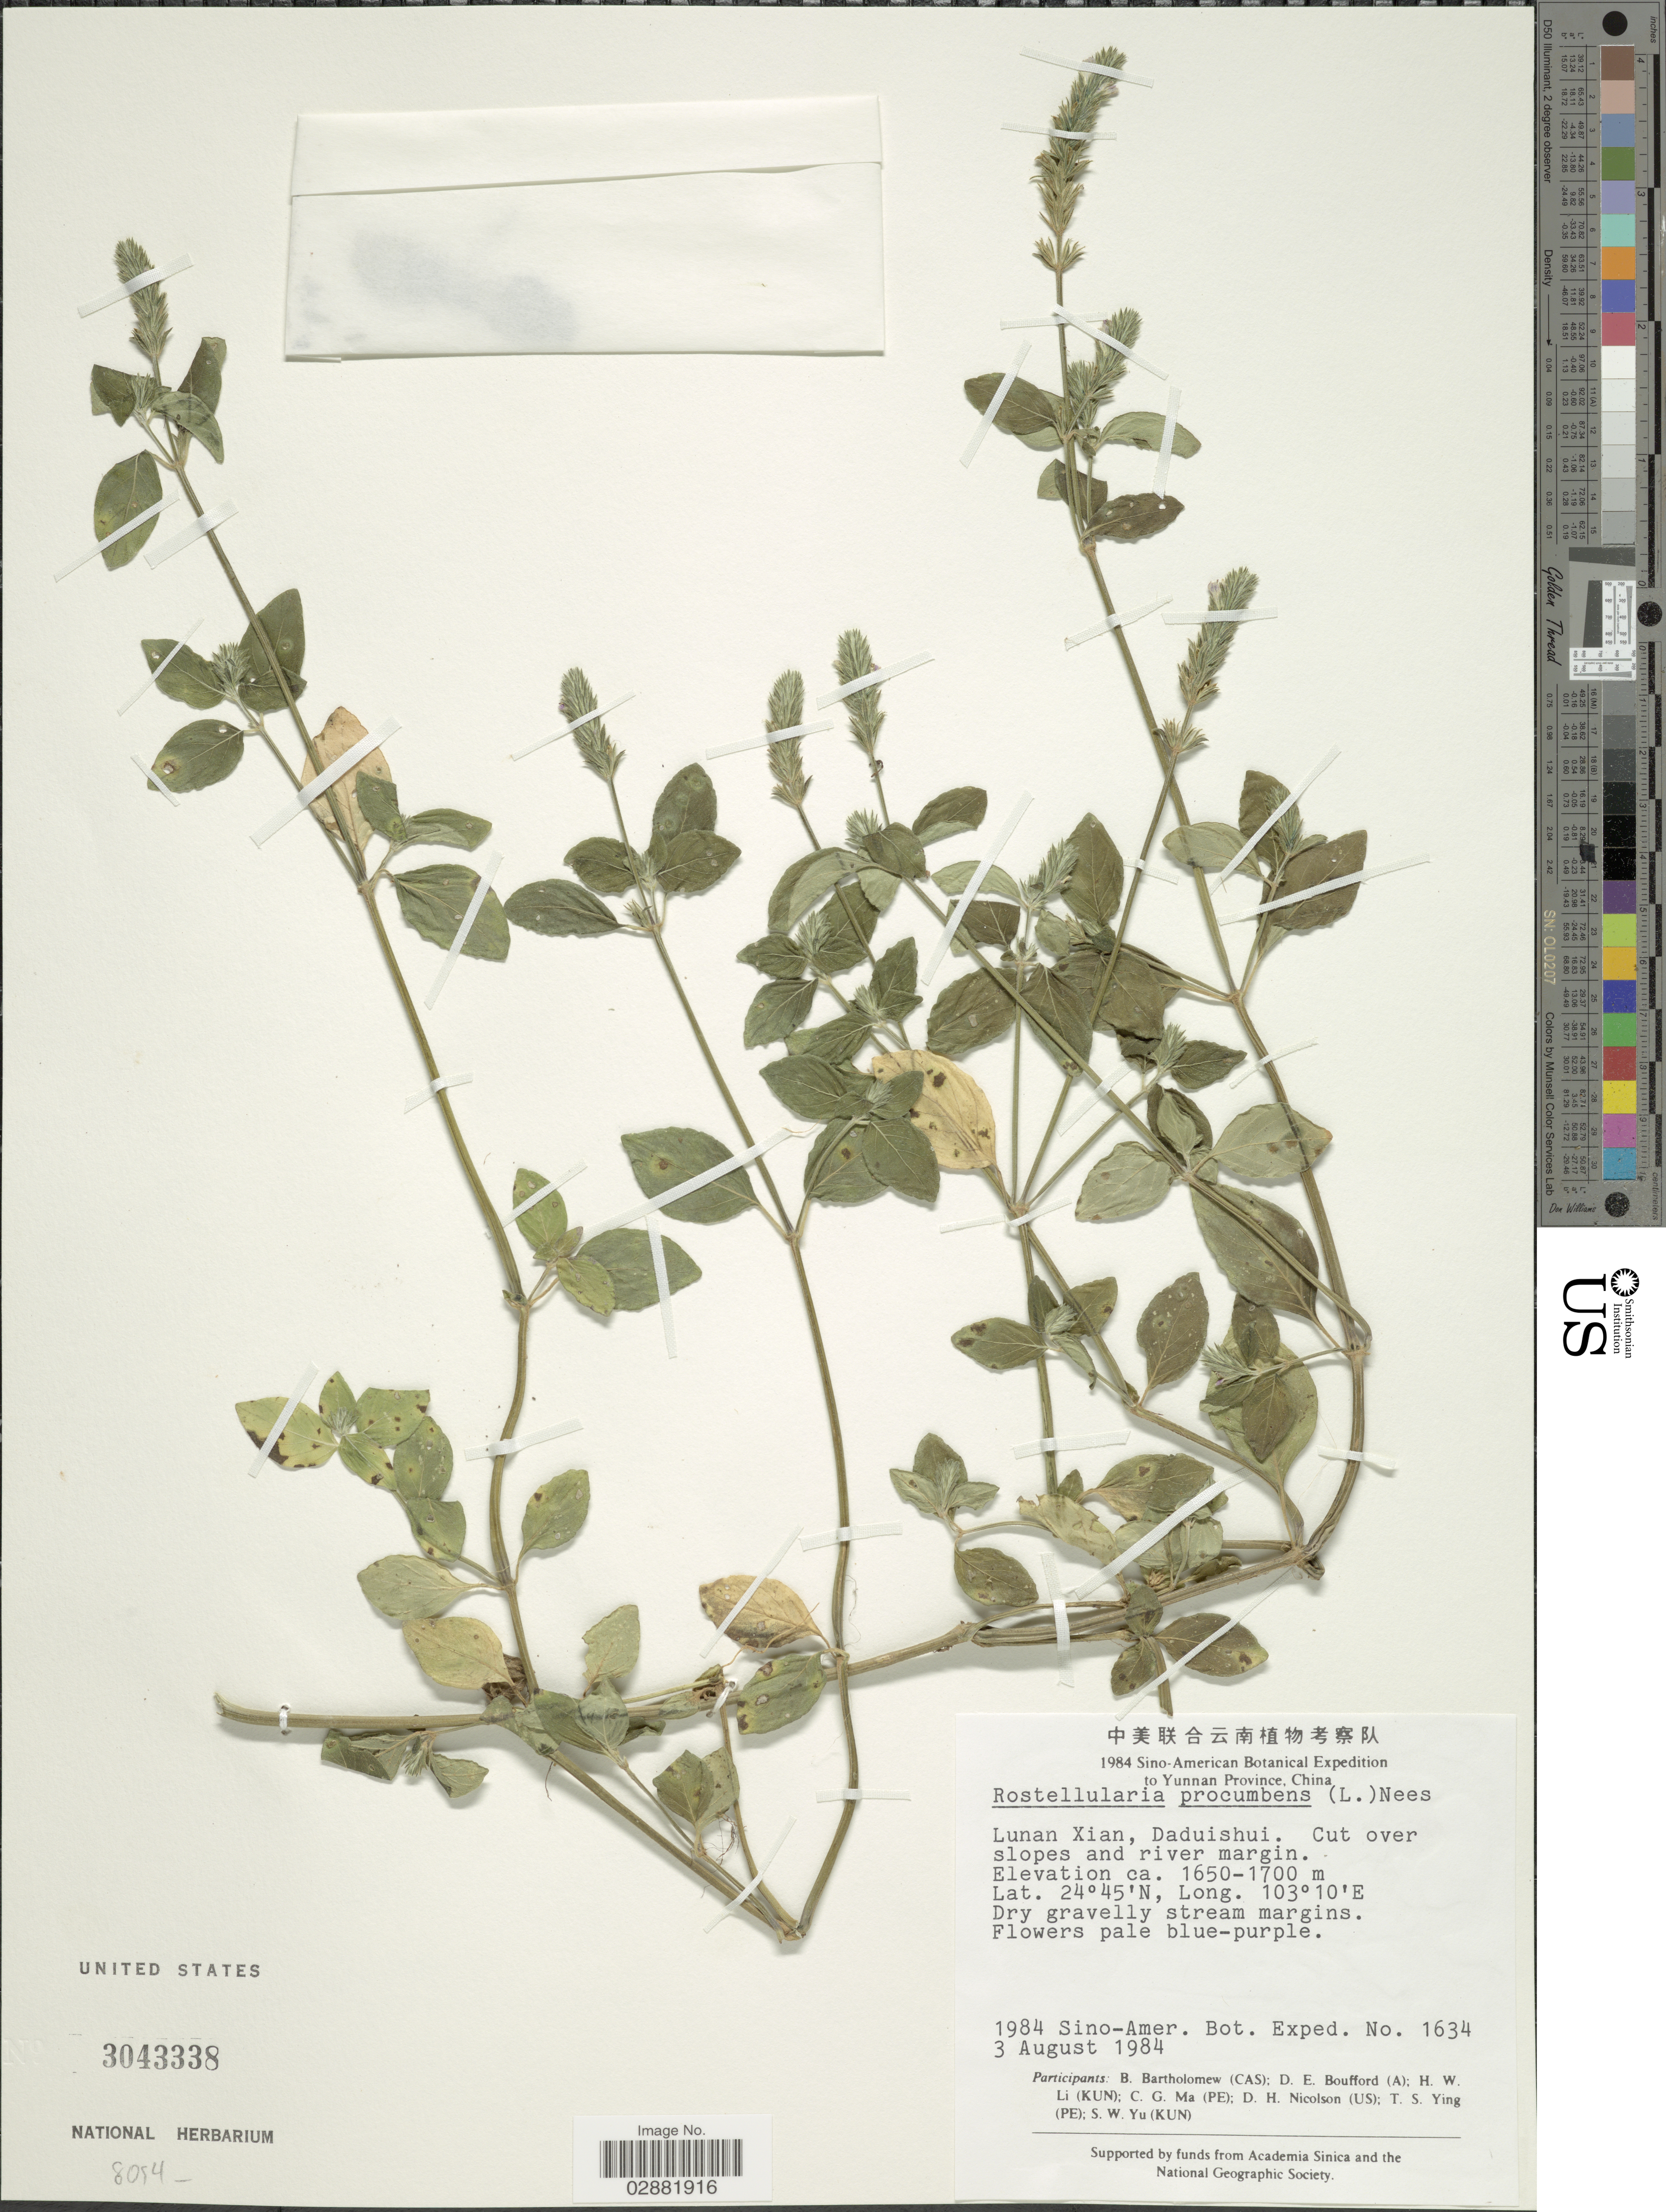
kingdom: Plantae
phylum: Tracheophyta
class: Magnoliopsida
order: Lamiales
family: Acanthaceae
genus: Justicia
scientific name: Justicia procumbens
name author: L.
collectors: B. Bartholomew, D. E. Boufford, H. W. Li, C. Ma & et al.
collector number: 1634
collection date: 1984-08-03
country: China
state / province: Yunnan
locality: Lunan Xian, Daduishui.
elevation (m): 1650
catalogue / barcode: US 3043338